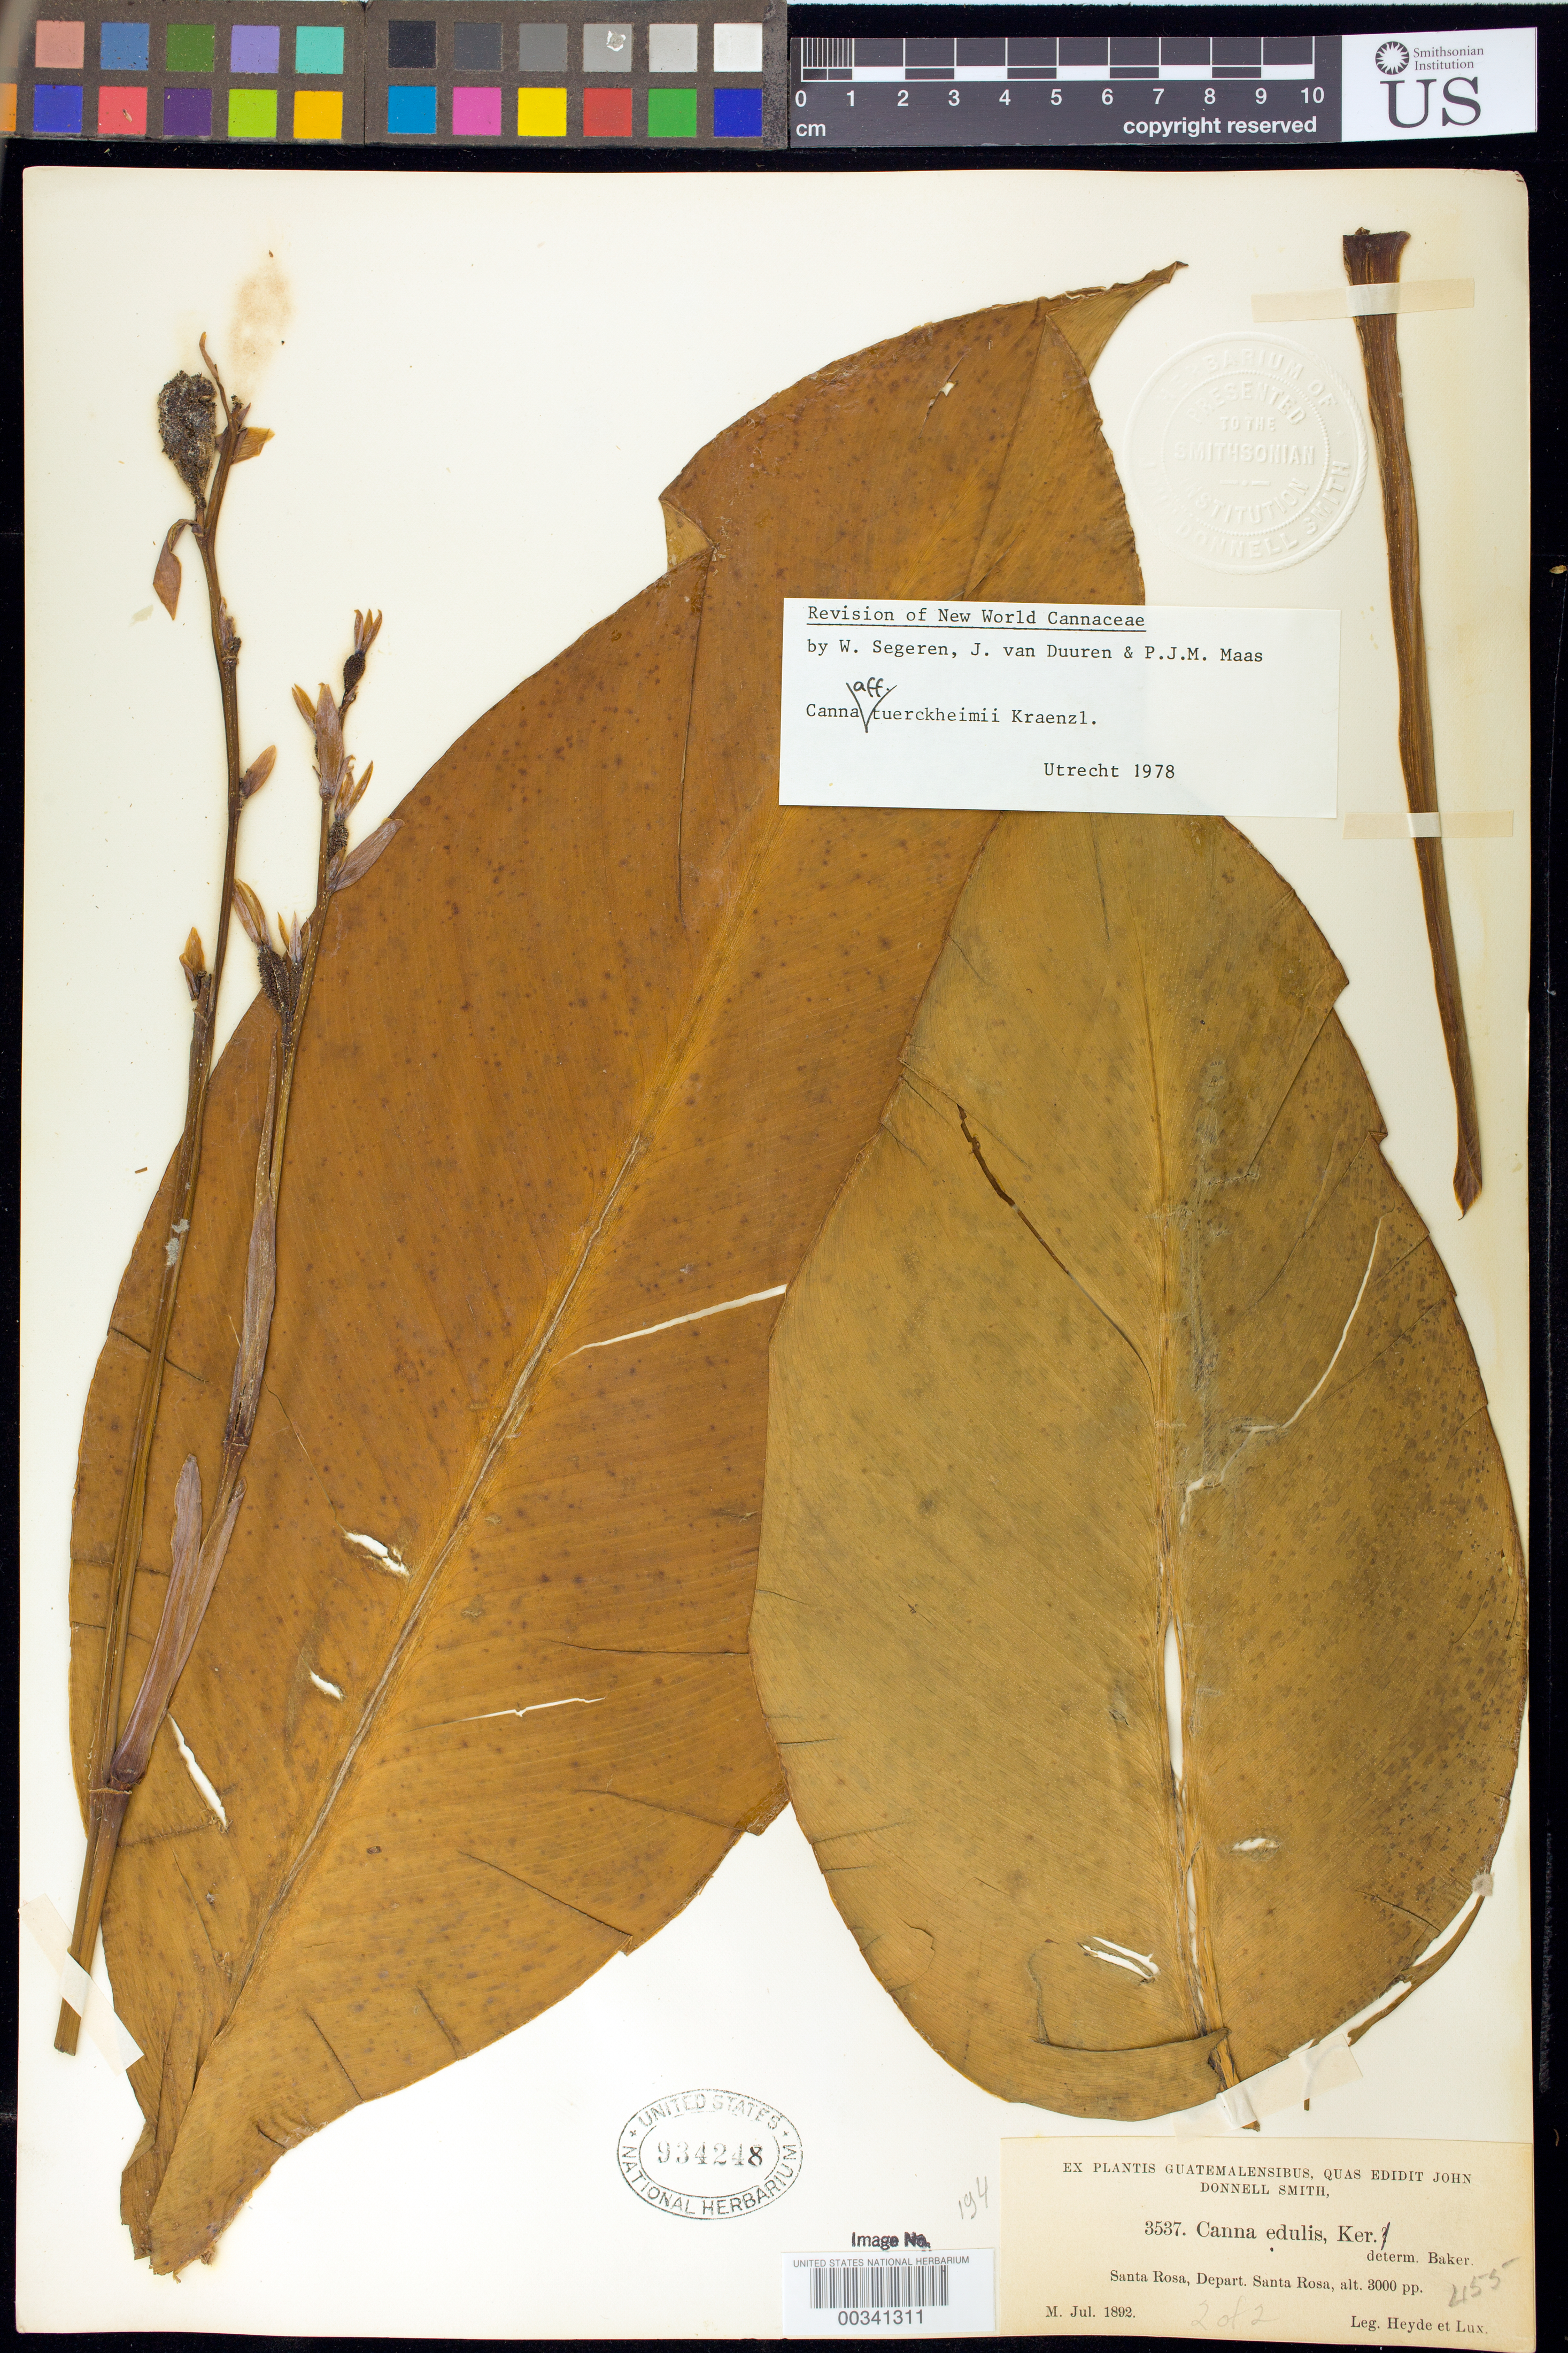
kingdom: Plantae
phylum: Tracheophyta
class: Liliopsida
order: Zingiberales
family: Cannaceae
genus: Canna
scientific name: Canna tuerckheimii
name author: Kraenzl. in Engl.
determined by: Segeren, W.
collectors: E. T. Heyde & E. Lux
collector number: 3537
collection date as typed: Jul 1892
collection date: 1892-07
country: Guatemala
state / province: Santa Rosa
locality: Santa Rosa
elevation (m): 914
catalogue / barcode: US 934248